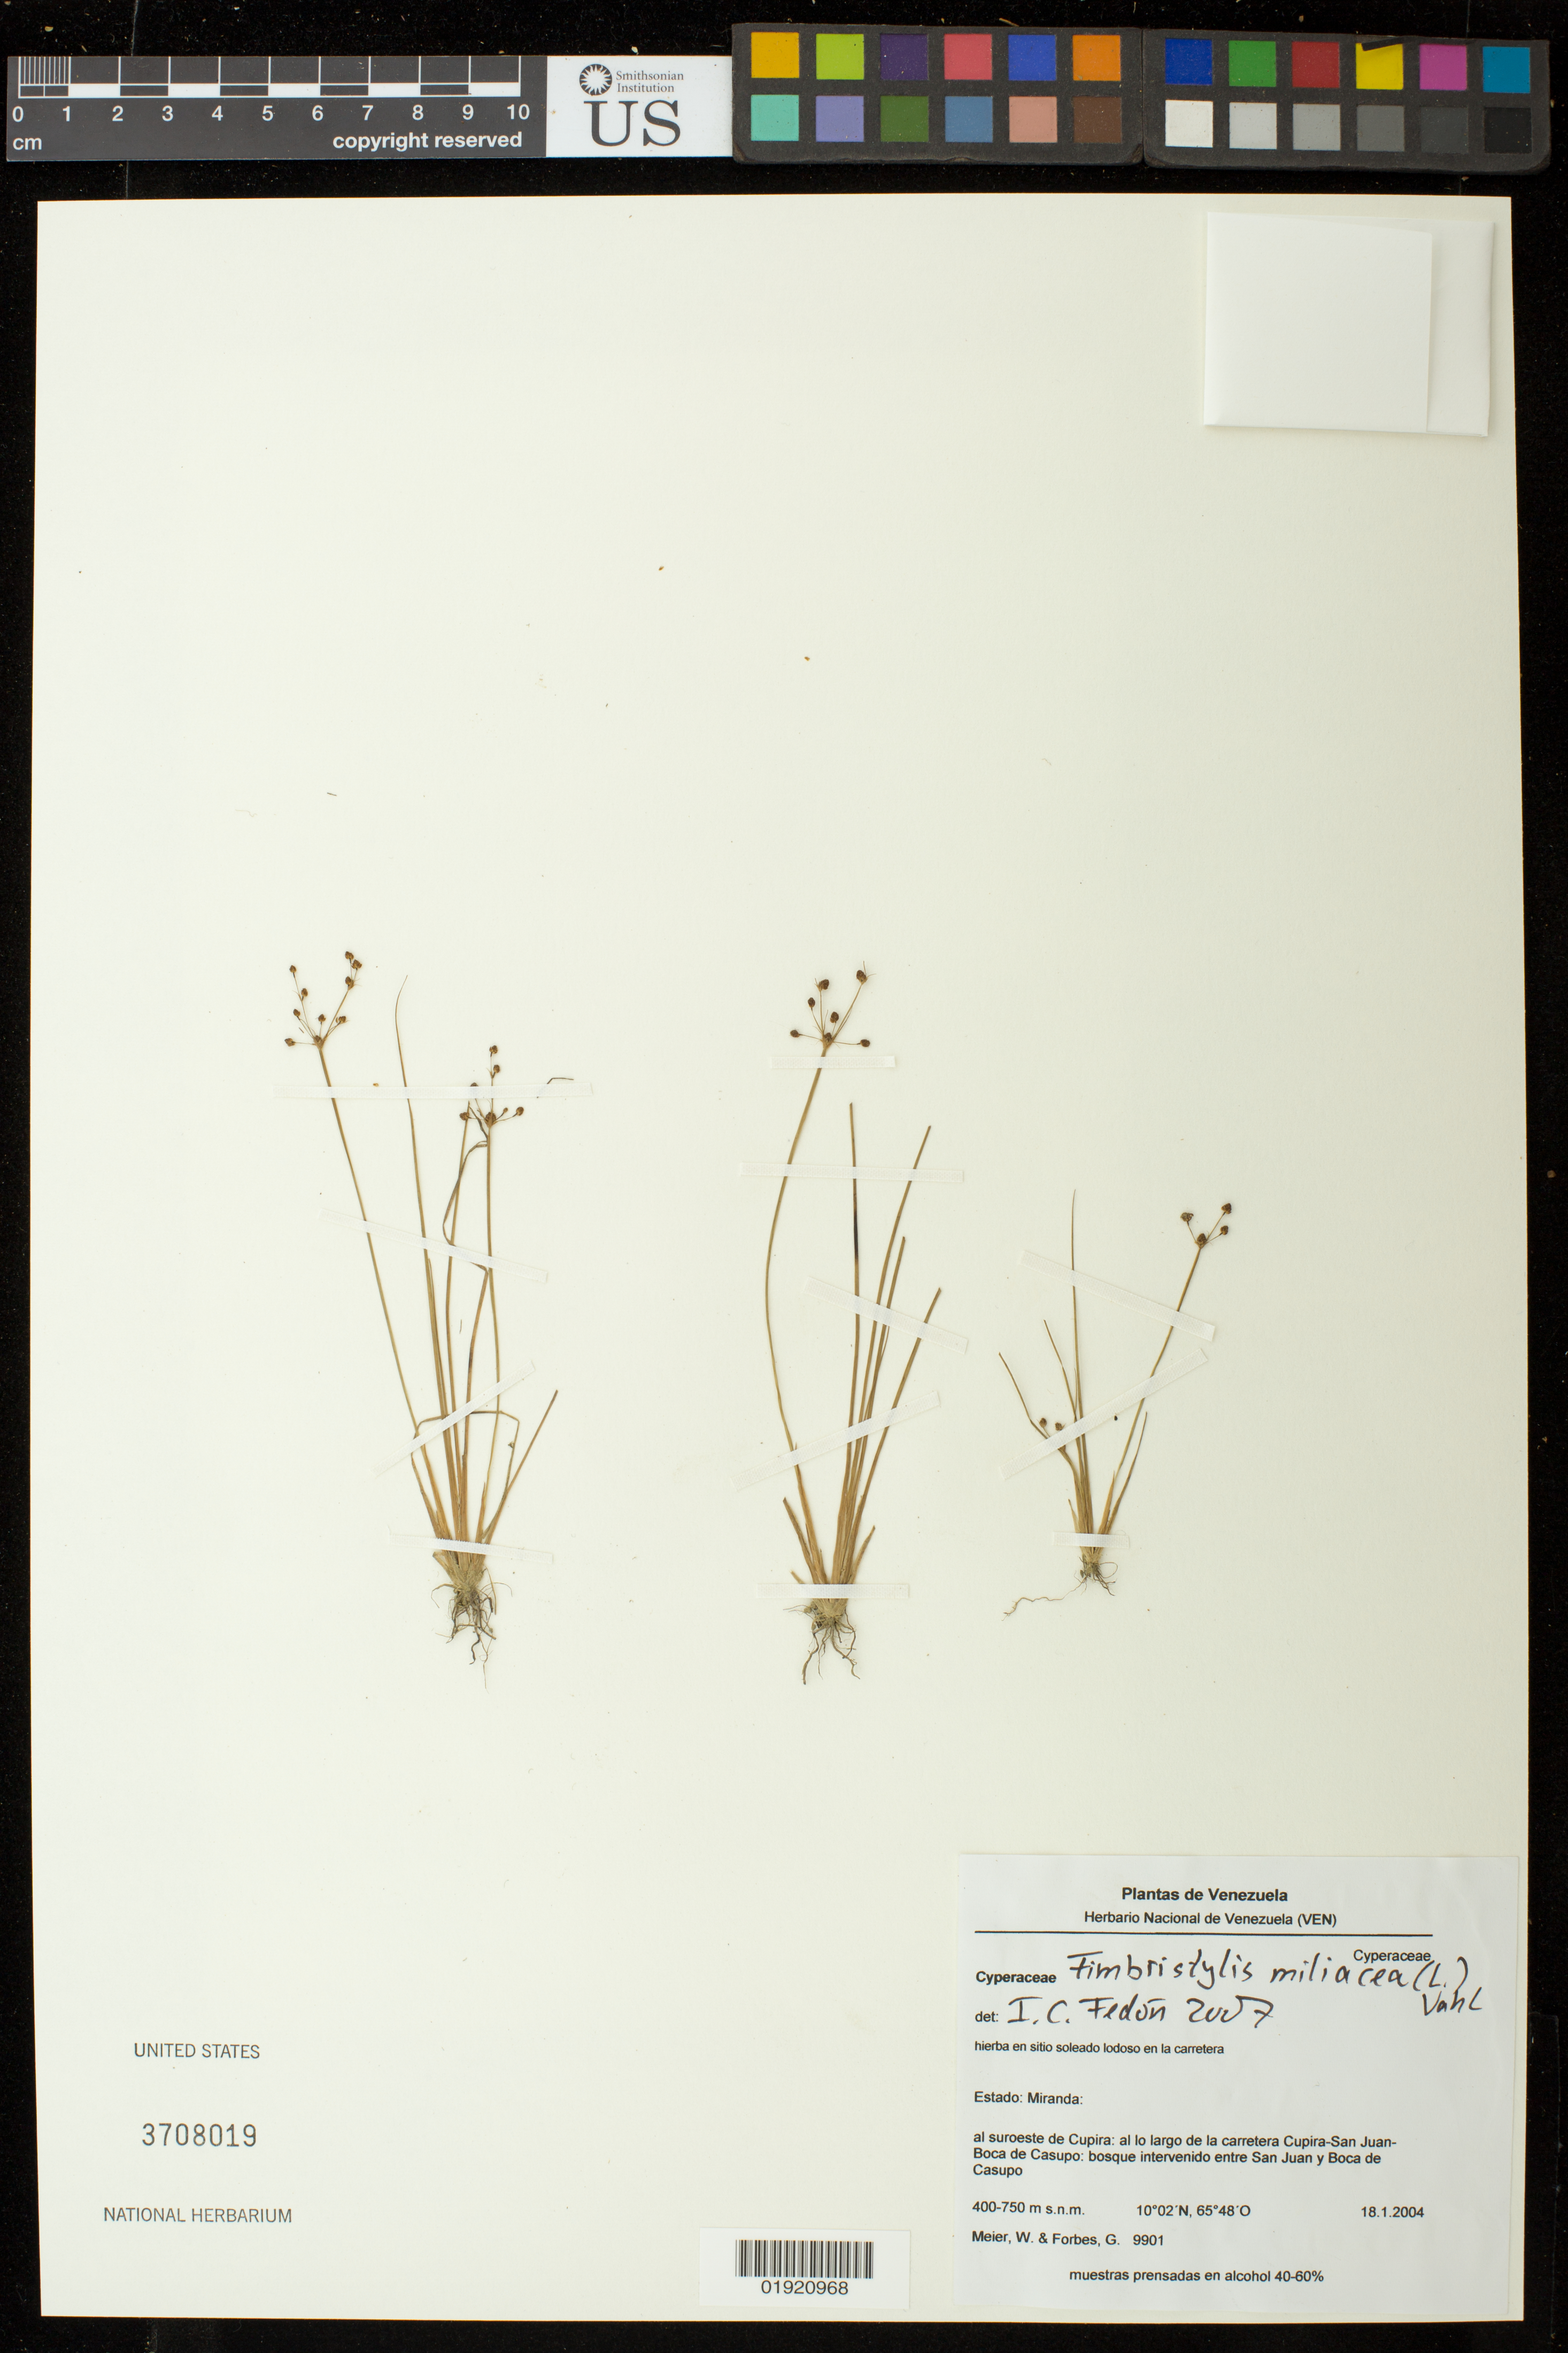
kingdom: Plantae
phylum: Tracheophyta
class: Liliopsida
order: Poales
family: Cyperaceae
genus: Fimbristylis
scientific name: Fimbristylis littoralis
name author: Gaudich.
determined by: Strong, M. T., (US), Smithsonian Institution - National Museum of Natural History (UNITED STATES)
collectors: W. Meier & G. Forbes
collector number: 9901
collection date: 2004-01-18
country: Venezuela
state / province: Miranda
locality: Estado: Miranda: al suroeste de Cupira: al lo largo de la carretera Cupira-San Juan-Boca de Casupo: bosque entrevenido entre San Juan y Boca de Casupo.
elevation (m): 400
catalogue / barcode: US 3708019